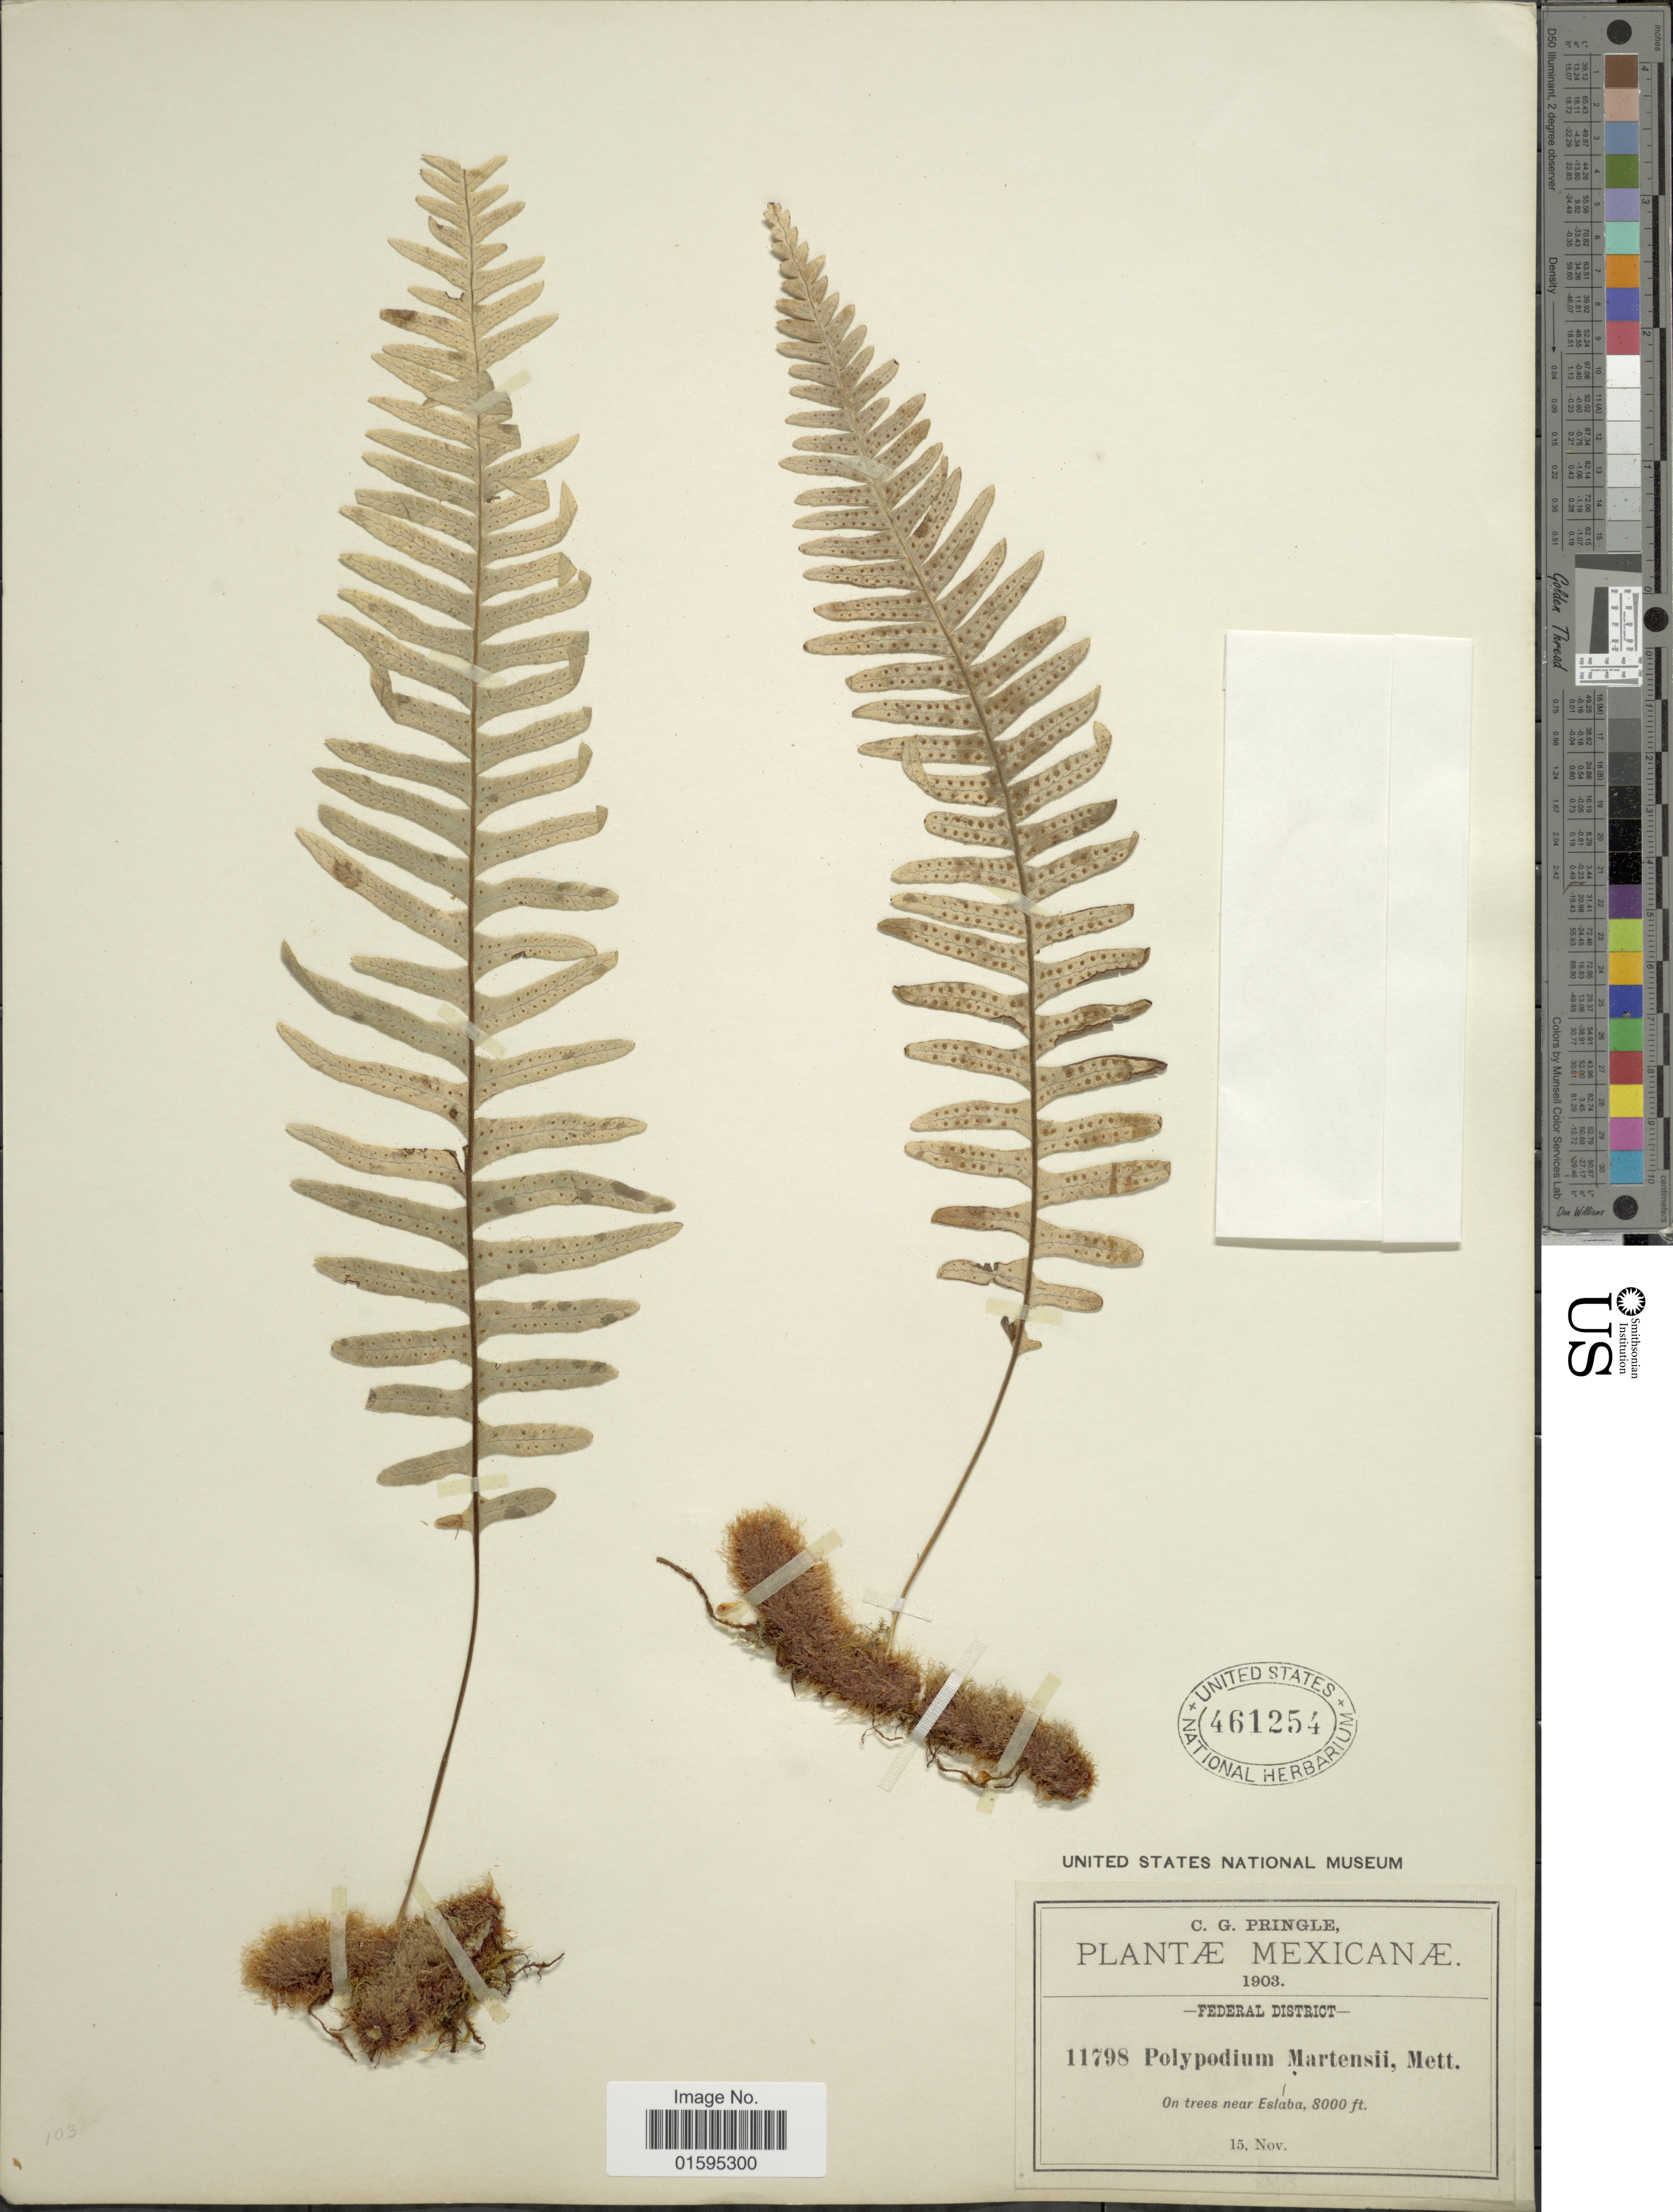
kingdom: Plantae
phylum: Tracheophyta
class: Polypodiopsida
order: Polypodiales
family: Polypodiaceae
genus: Polypodium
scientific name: Polypodium martensii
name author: Mett.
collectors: C. G. Pringle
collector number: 11798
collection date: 1903-11-15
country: Mexico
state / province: Distrito Federal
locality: On trees near Eslaba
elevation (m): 2438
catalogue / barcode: US 461254